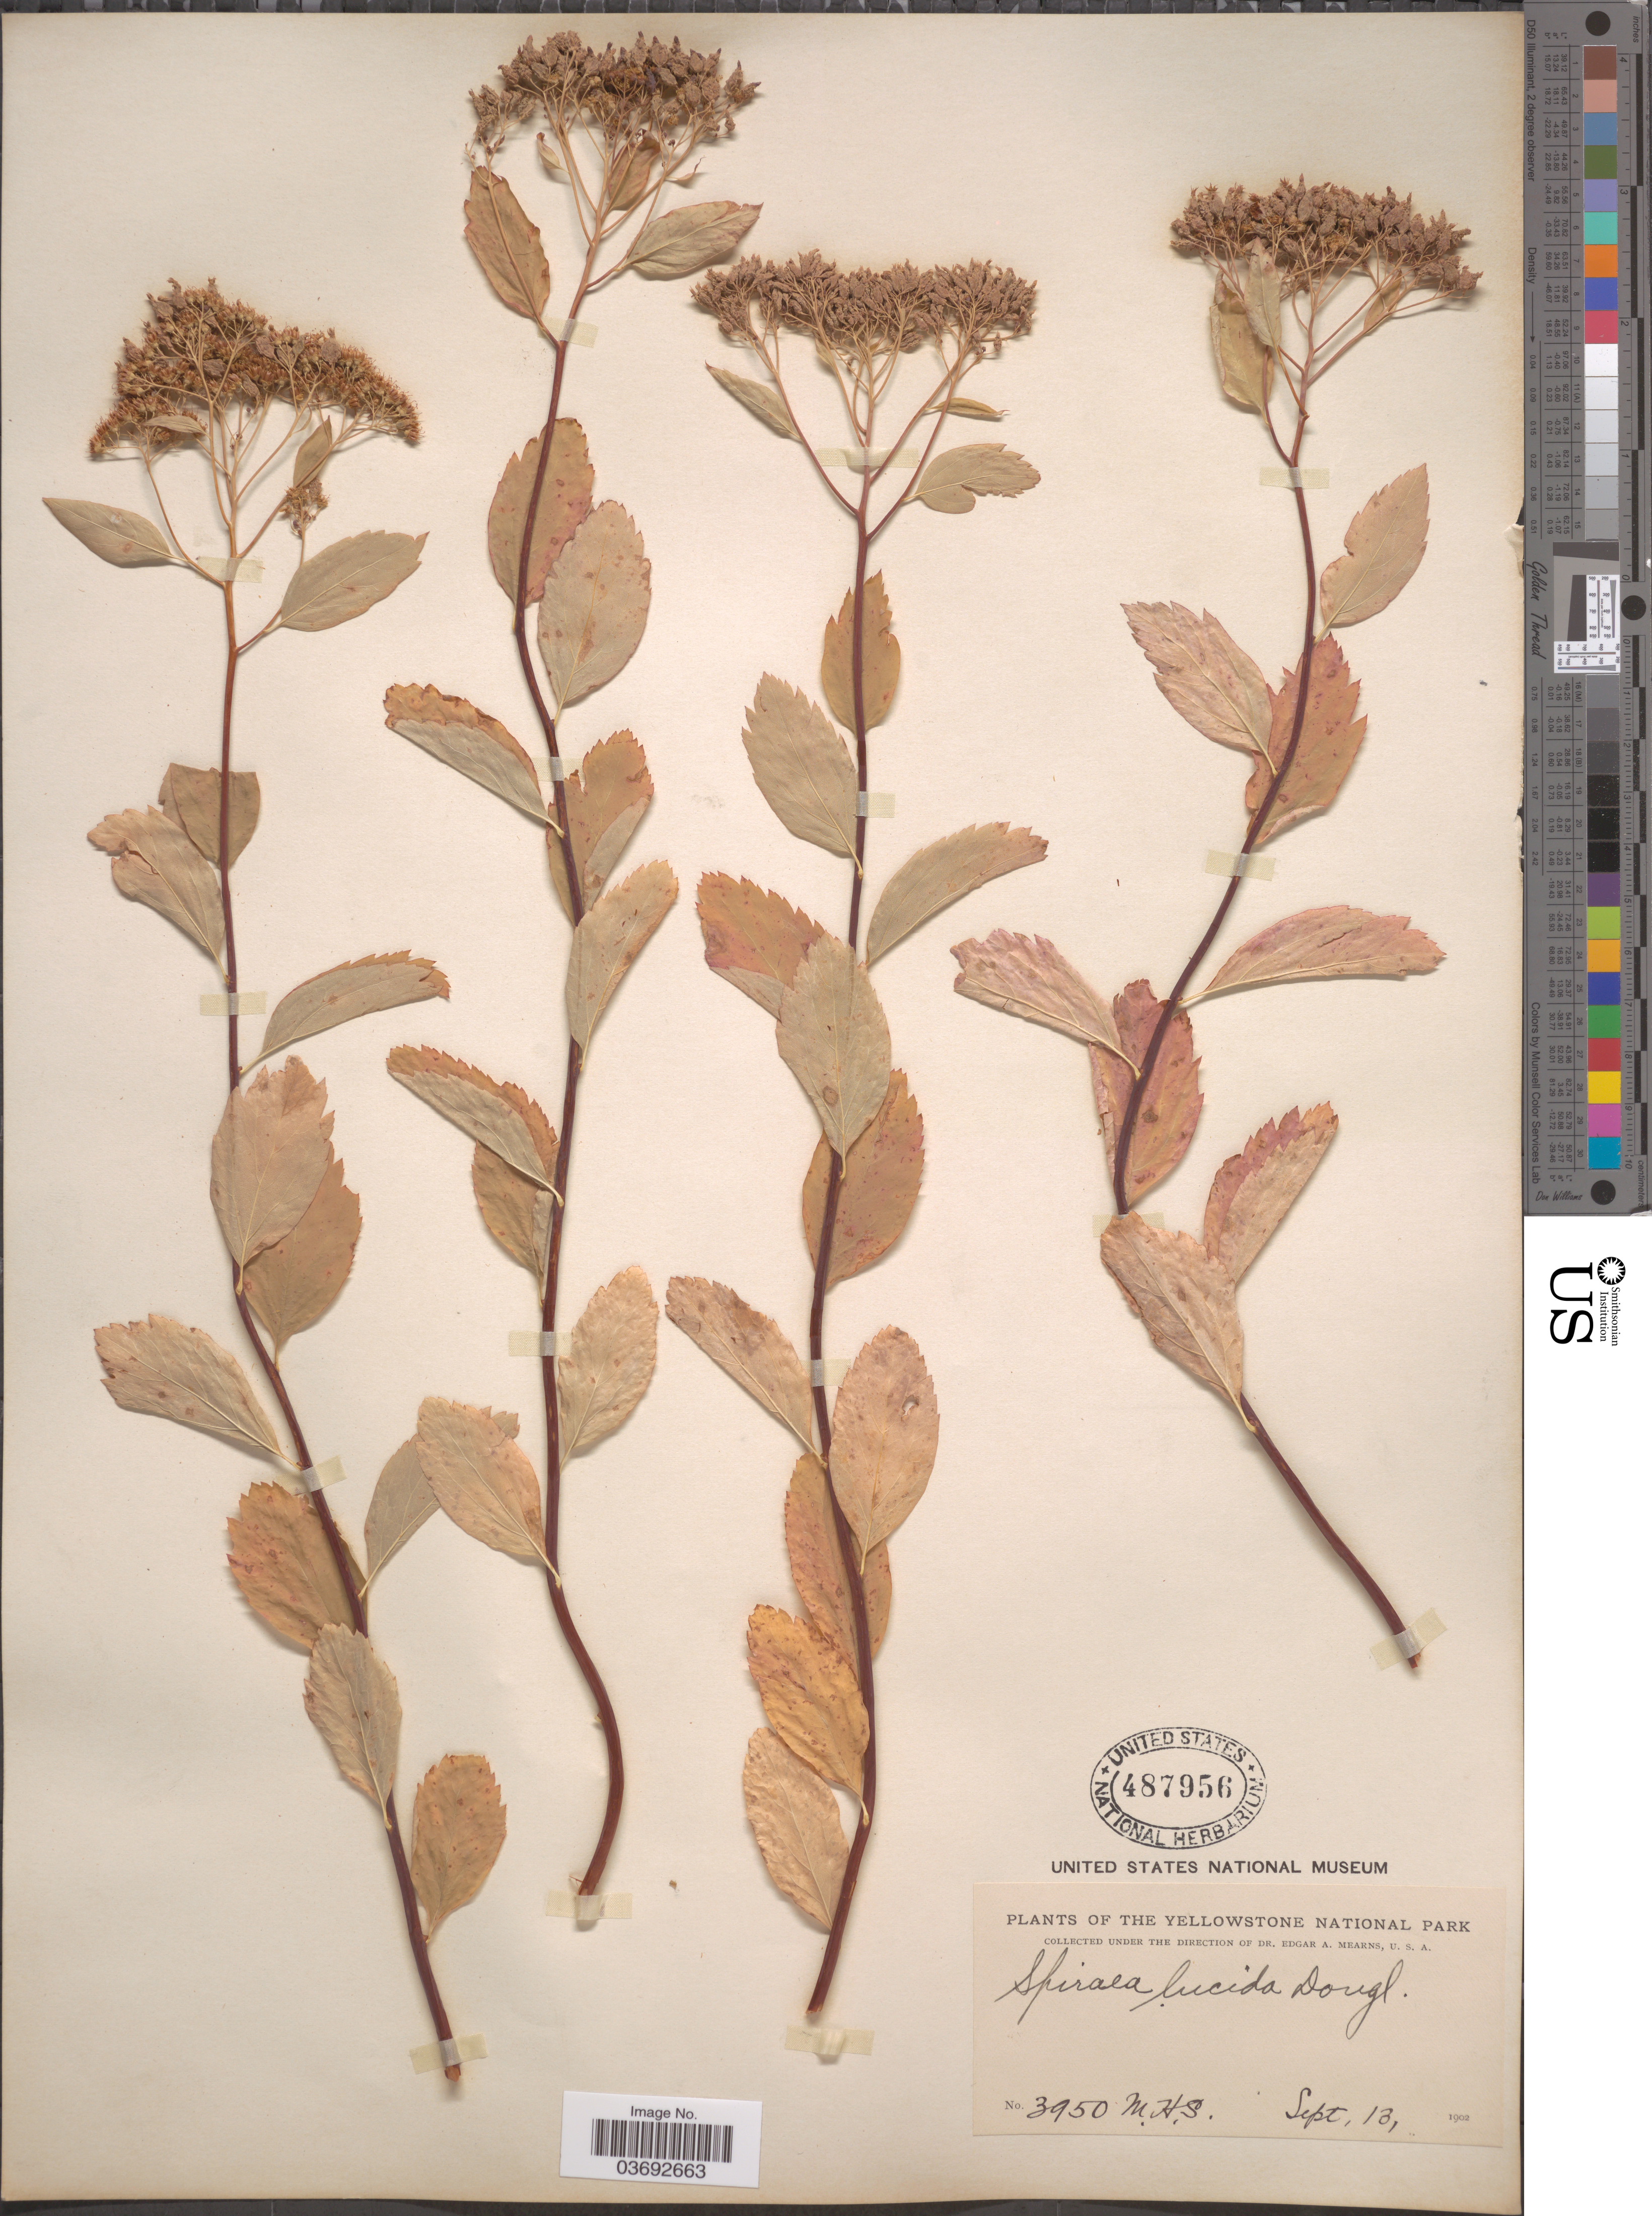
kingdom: Plantae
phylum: Tracheophyta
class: Magnoliopsida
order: Rosales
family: Rosaceae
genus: Spiraea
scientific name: Spiraea lucida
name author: Douglas ex Greene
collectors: M. H. S.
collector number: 3950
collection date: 1902-09-13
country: United States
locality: Yellowstone National Park.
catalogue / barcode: US 487956